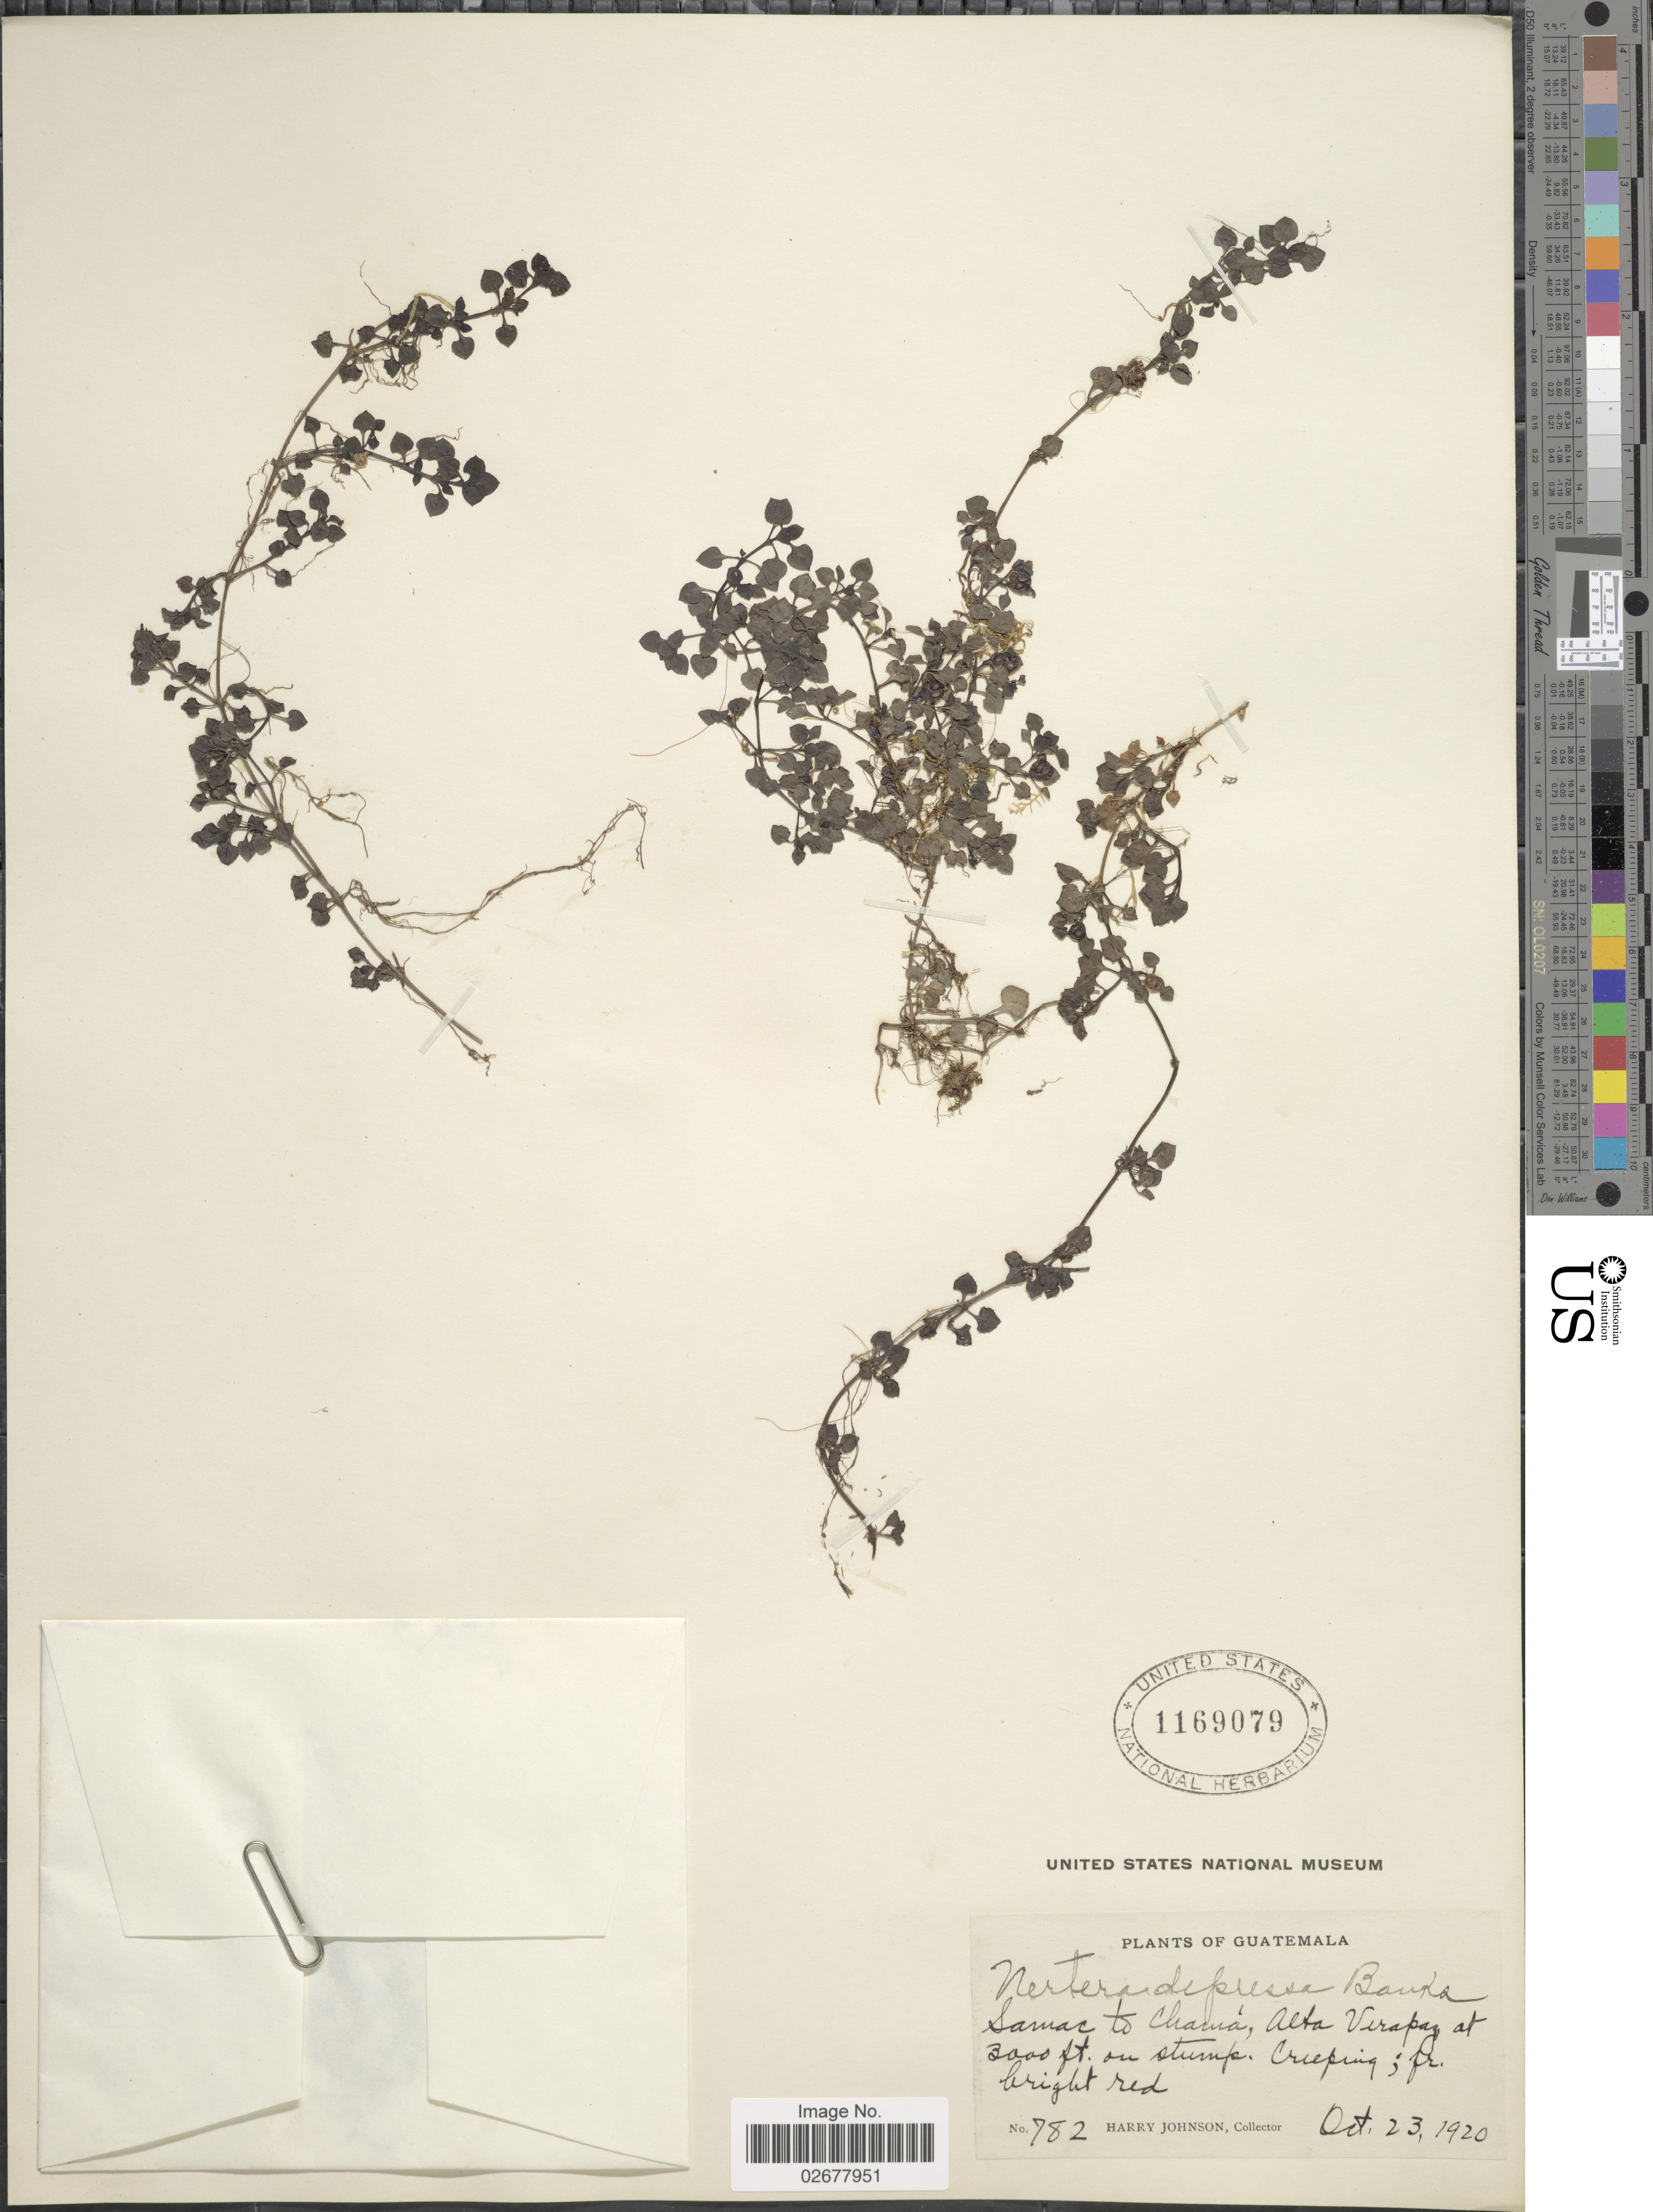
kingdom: Plantae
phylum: Tracheophyta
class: Magnoliopsida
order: Gentianales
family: Rubiaceae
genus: Nertera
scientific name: Nertera depressa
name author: Banks & Sol. ex Gaertn.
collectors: H. Johnson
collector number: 782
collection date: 1920-10-23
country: Guatemala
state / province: Alta Verapaz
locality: Samac to Chamá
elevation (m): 914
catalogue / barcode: US 1169079